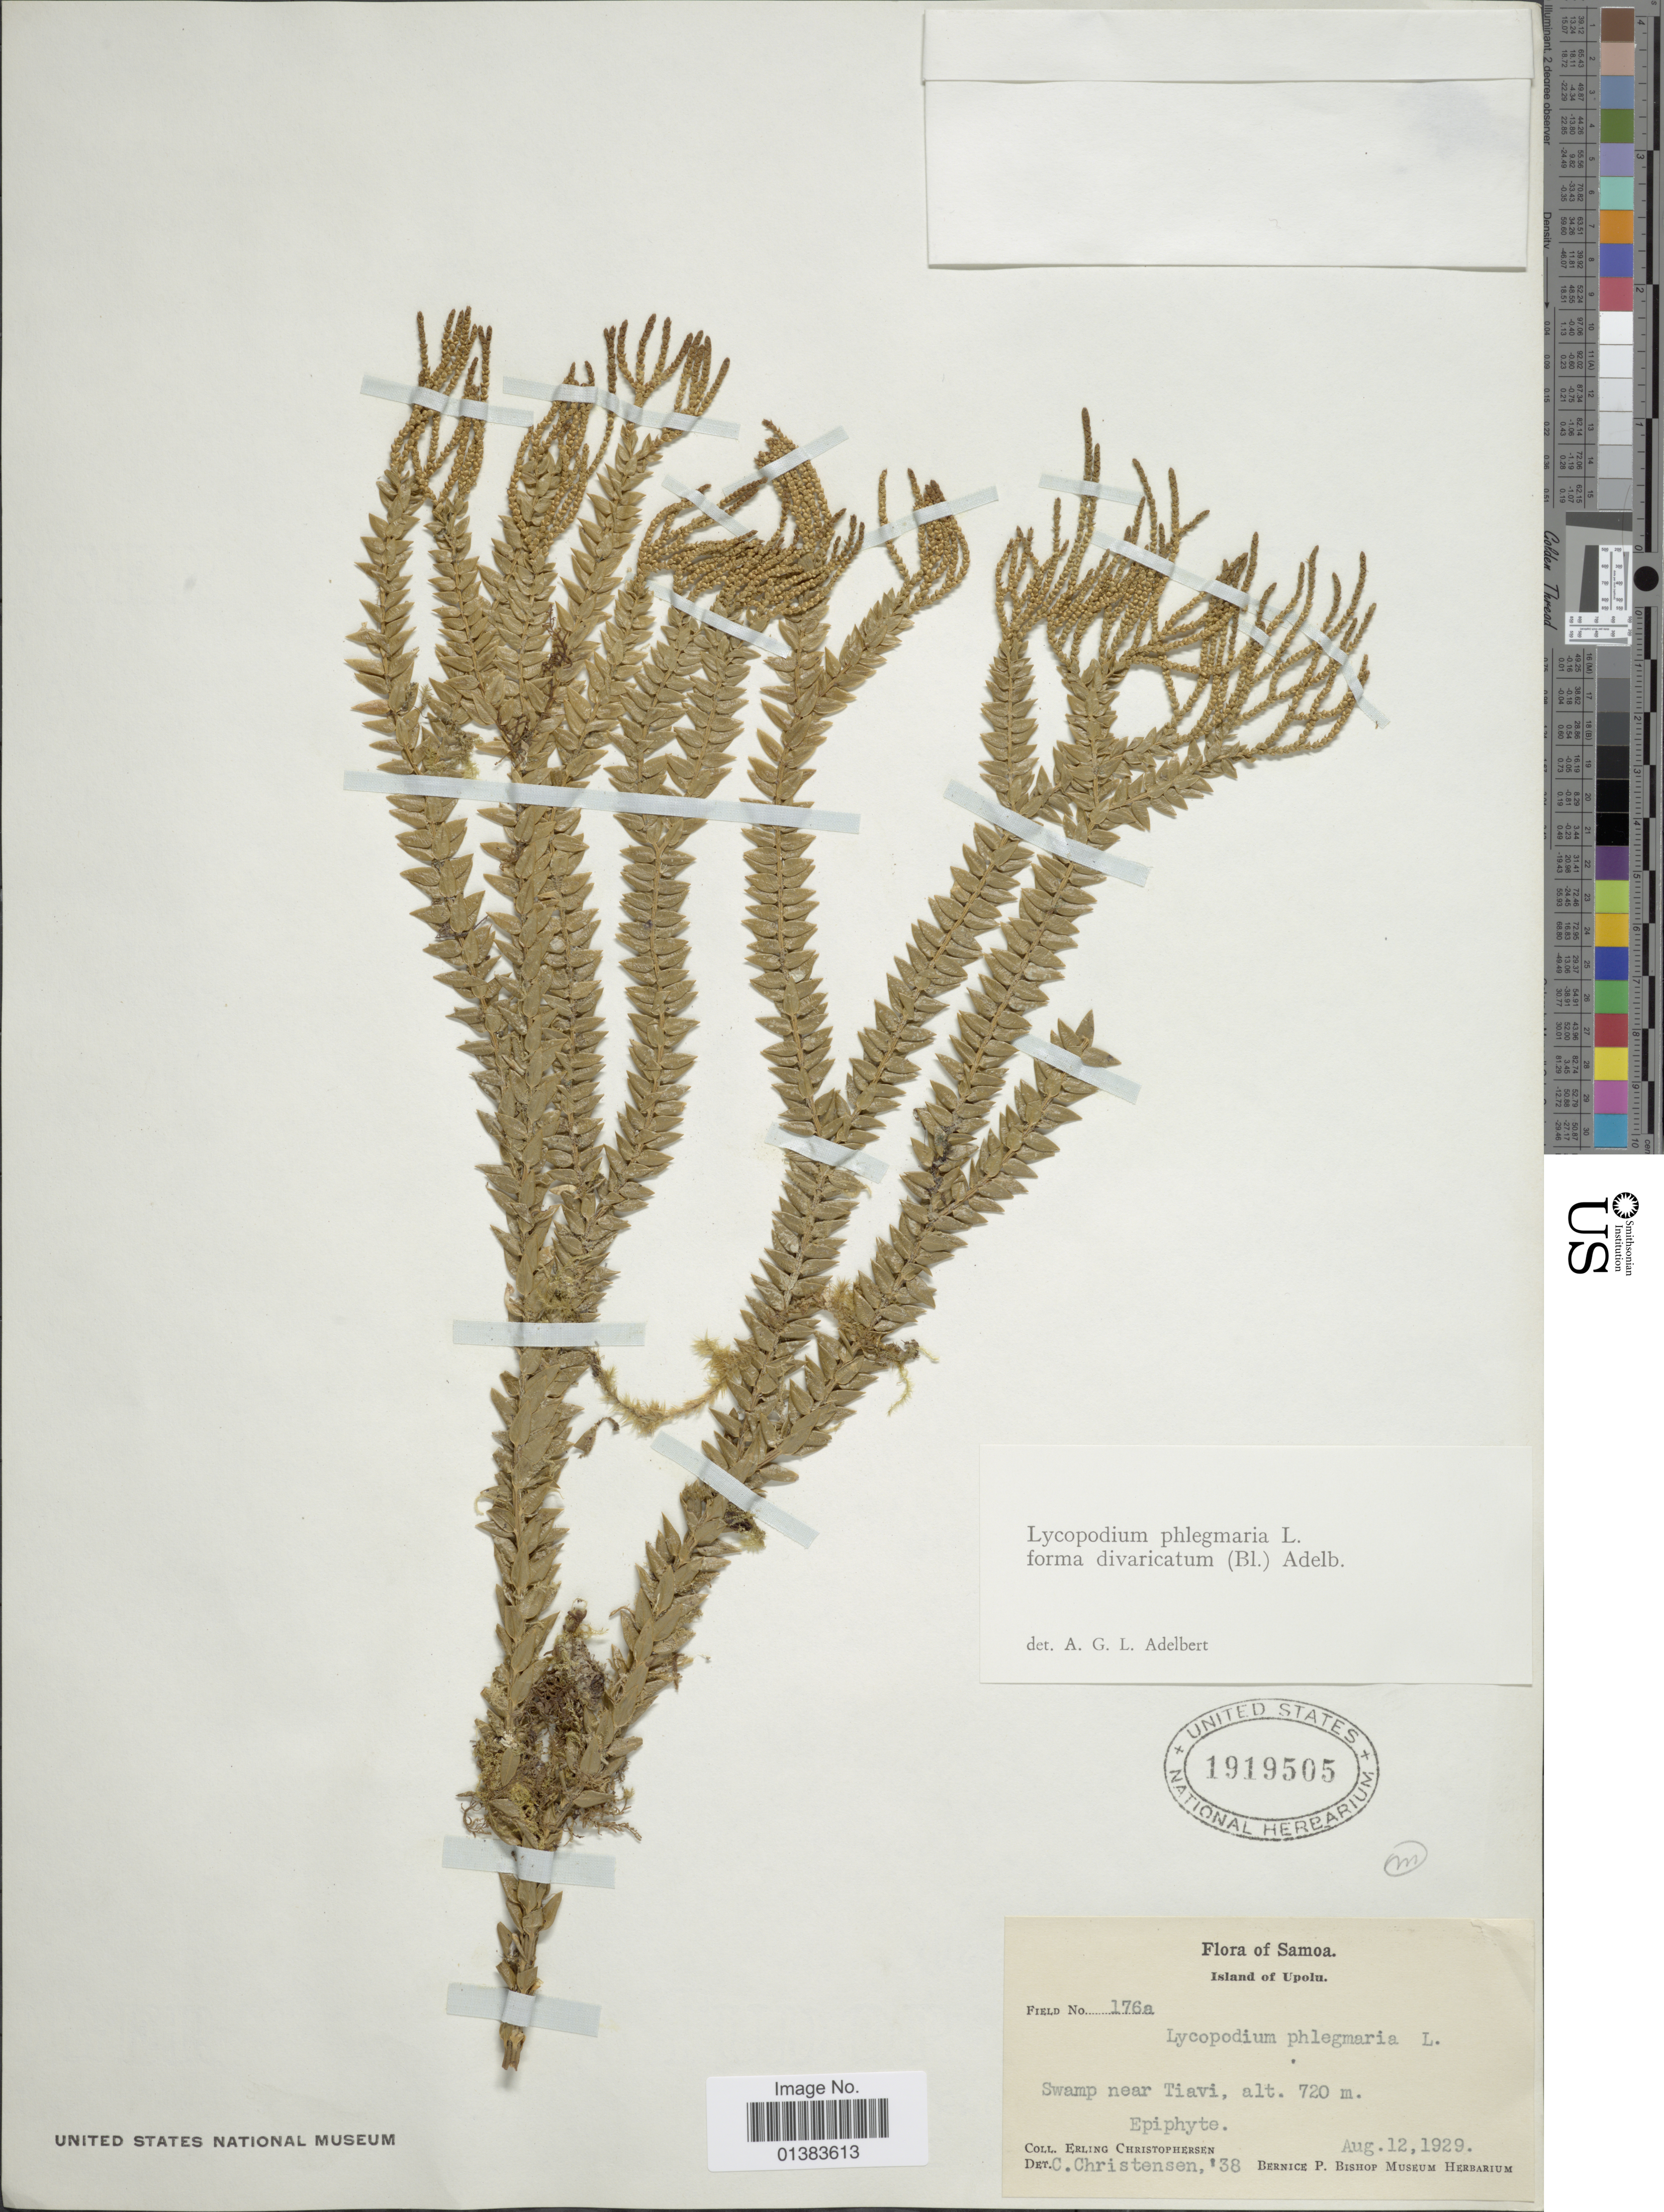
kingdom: Plantae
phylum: Tracheophyta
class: Lycopodiopsida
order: Lycopodiales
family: Lycopodiaceae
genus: Phlegmariurus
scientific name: Phlegmariurus phlegmaria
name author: (L.) Holub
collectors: E. Christophersen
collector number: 176a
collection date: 1929-08-12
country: Samoa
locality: Upolu, Swamp near Tiavi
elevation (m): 720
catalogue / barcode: US 1919505